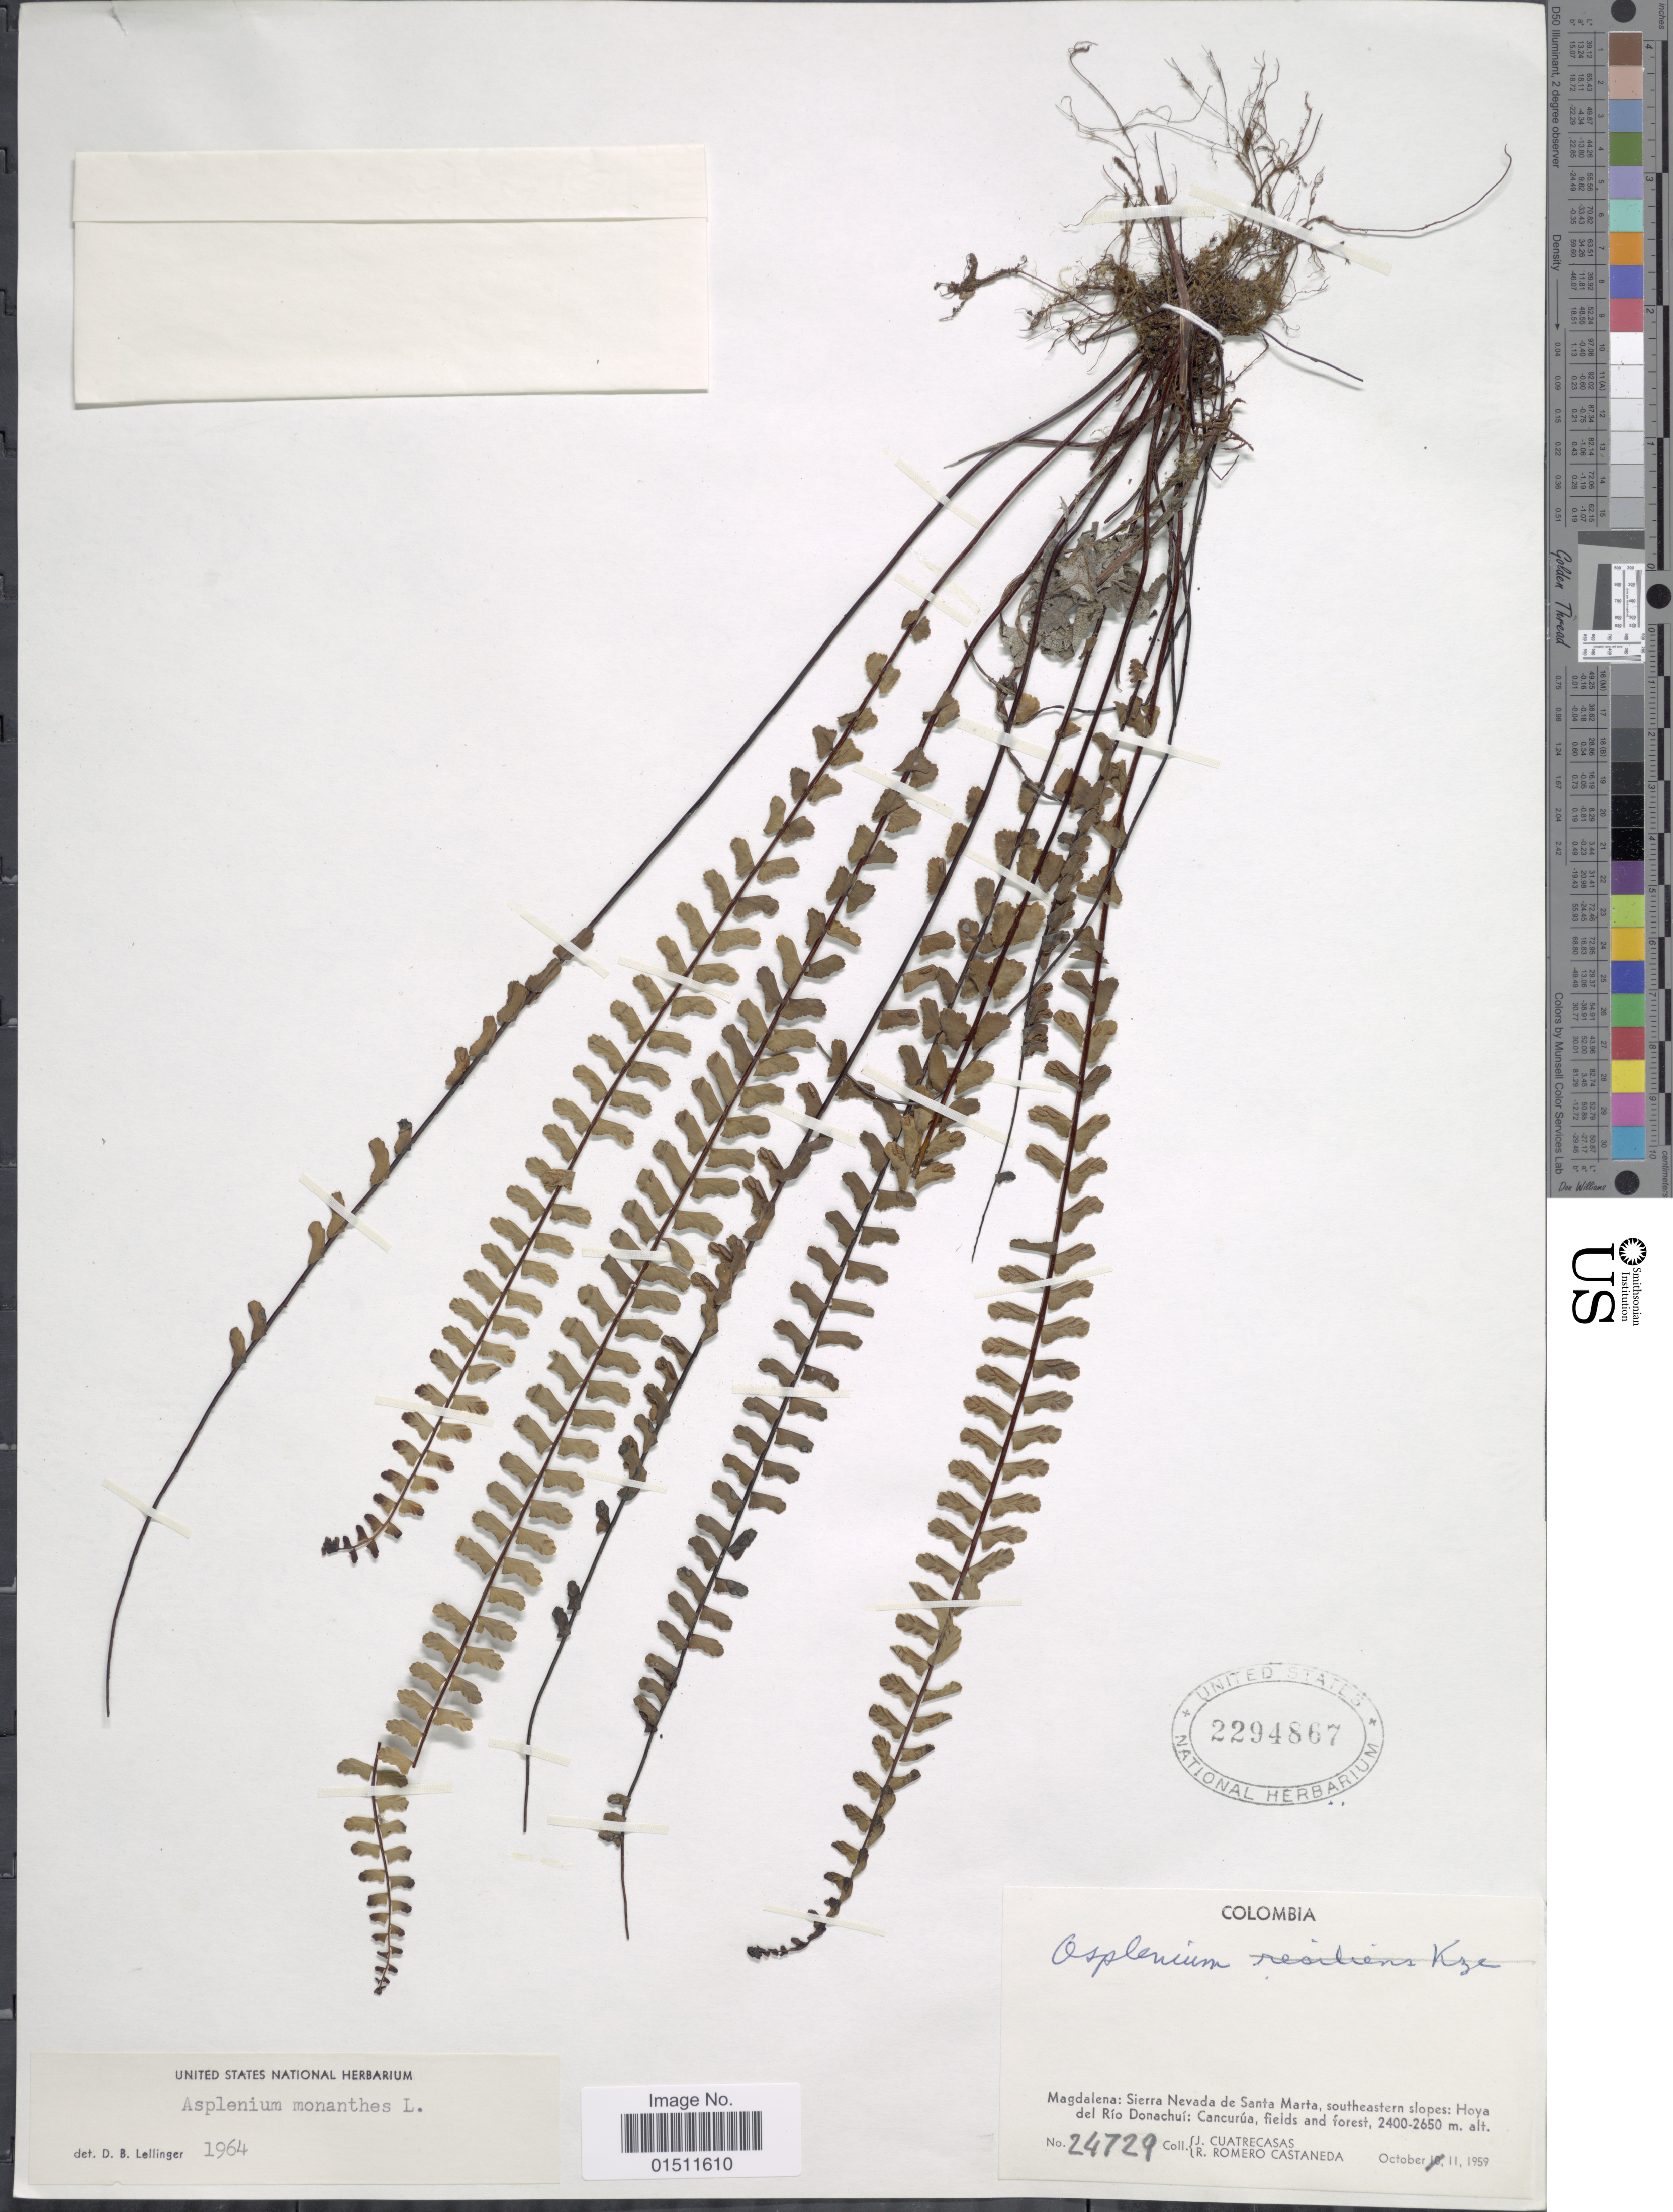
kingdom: Plantae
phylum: Tracheophyta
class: Polypodiopsida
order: Polypodiales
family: Aspleniaceae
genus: Asplenium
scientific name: Asplenium monanthes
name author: L.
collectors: J. Cuatrecasas & R. Romero Castañeda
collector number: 24729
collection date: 1959-10-11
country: Colombia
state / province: Magdalena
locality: Magdalena: Sierra Nevada de Santa Marta, southeastern slopes: Hoya del Rio Donachui: Cancurua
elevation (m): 2400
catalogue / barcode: US 2294867